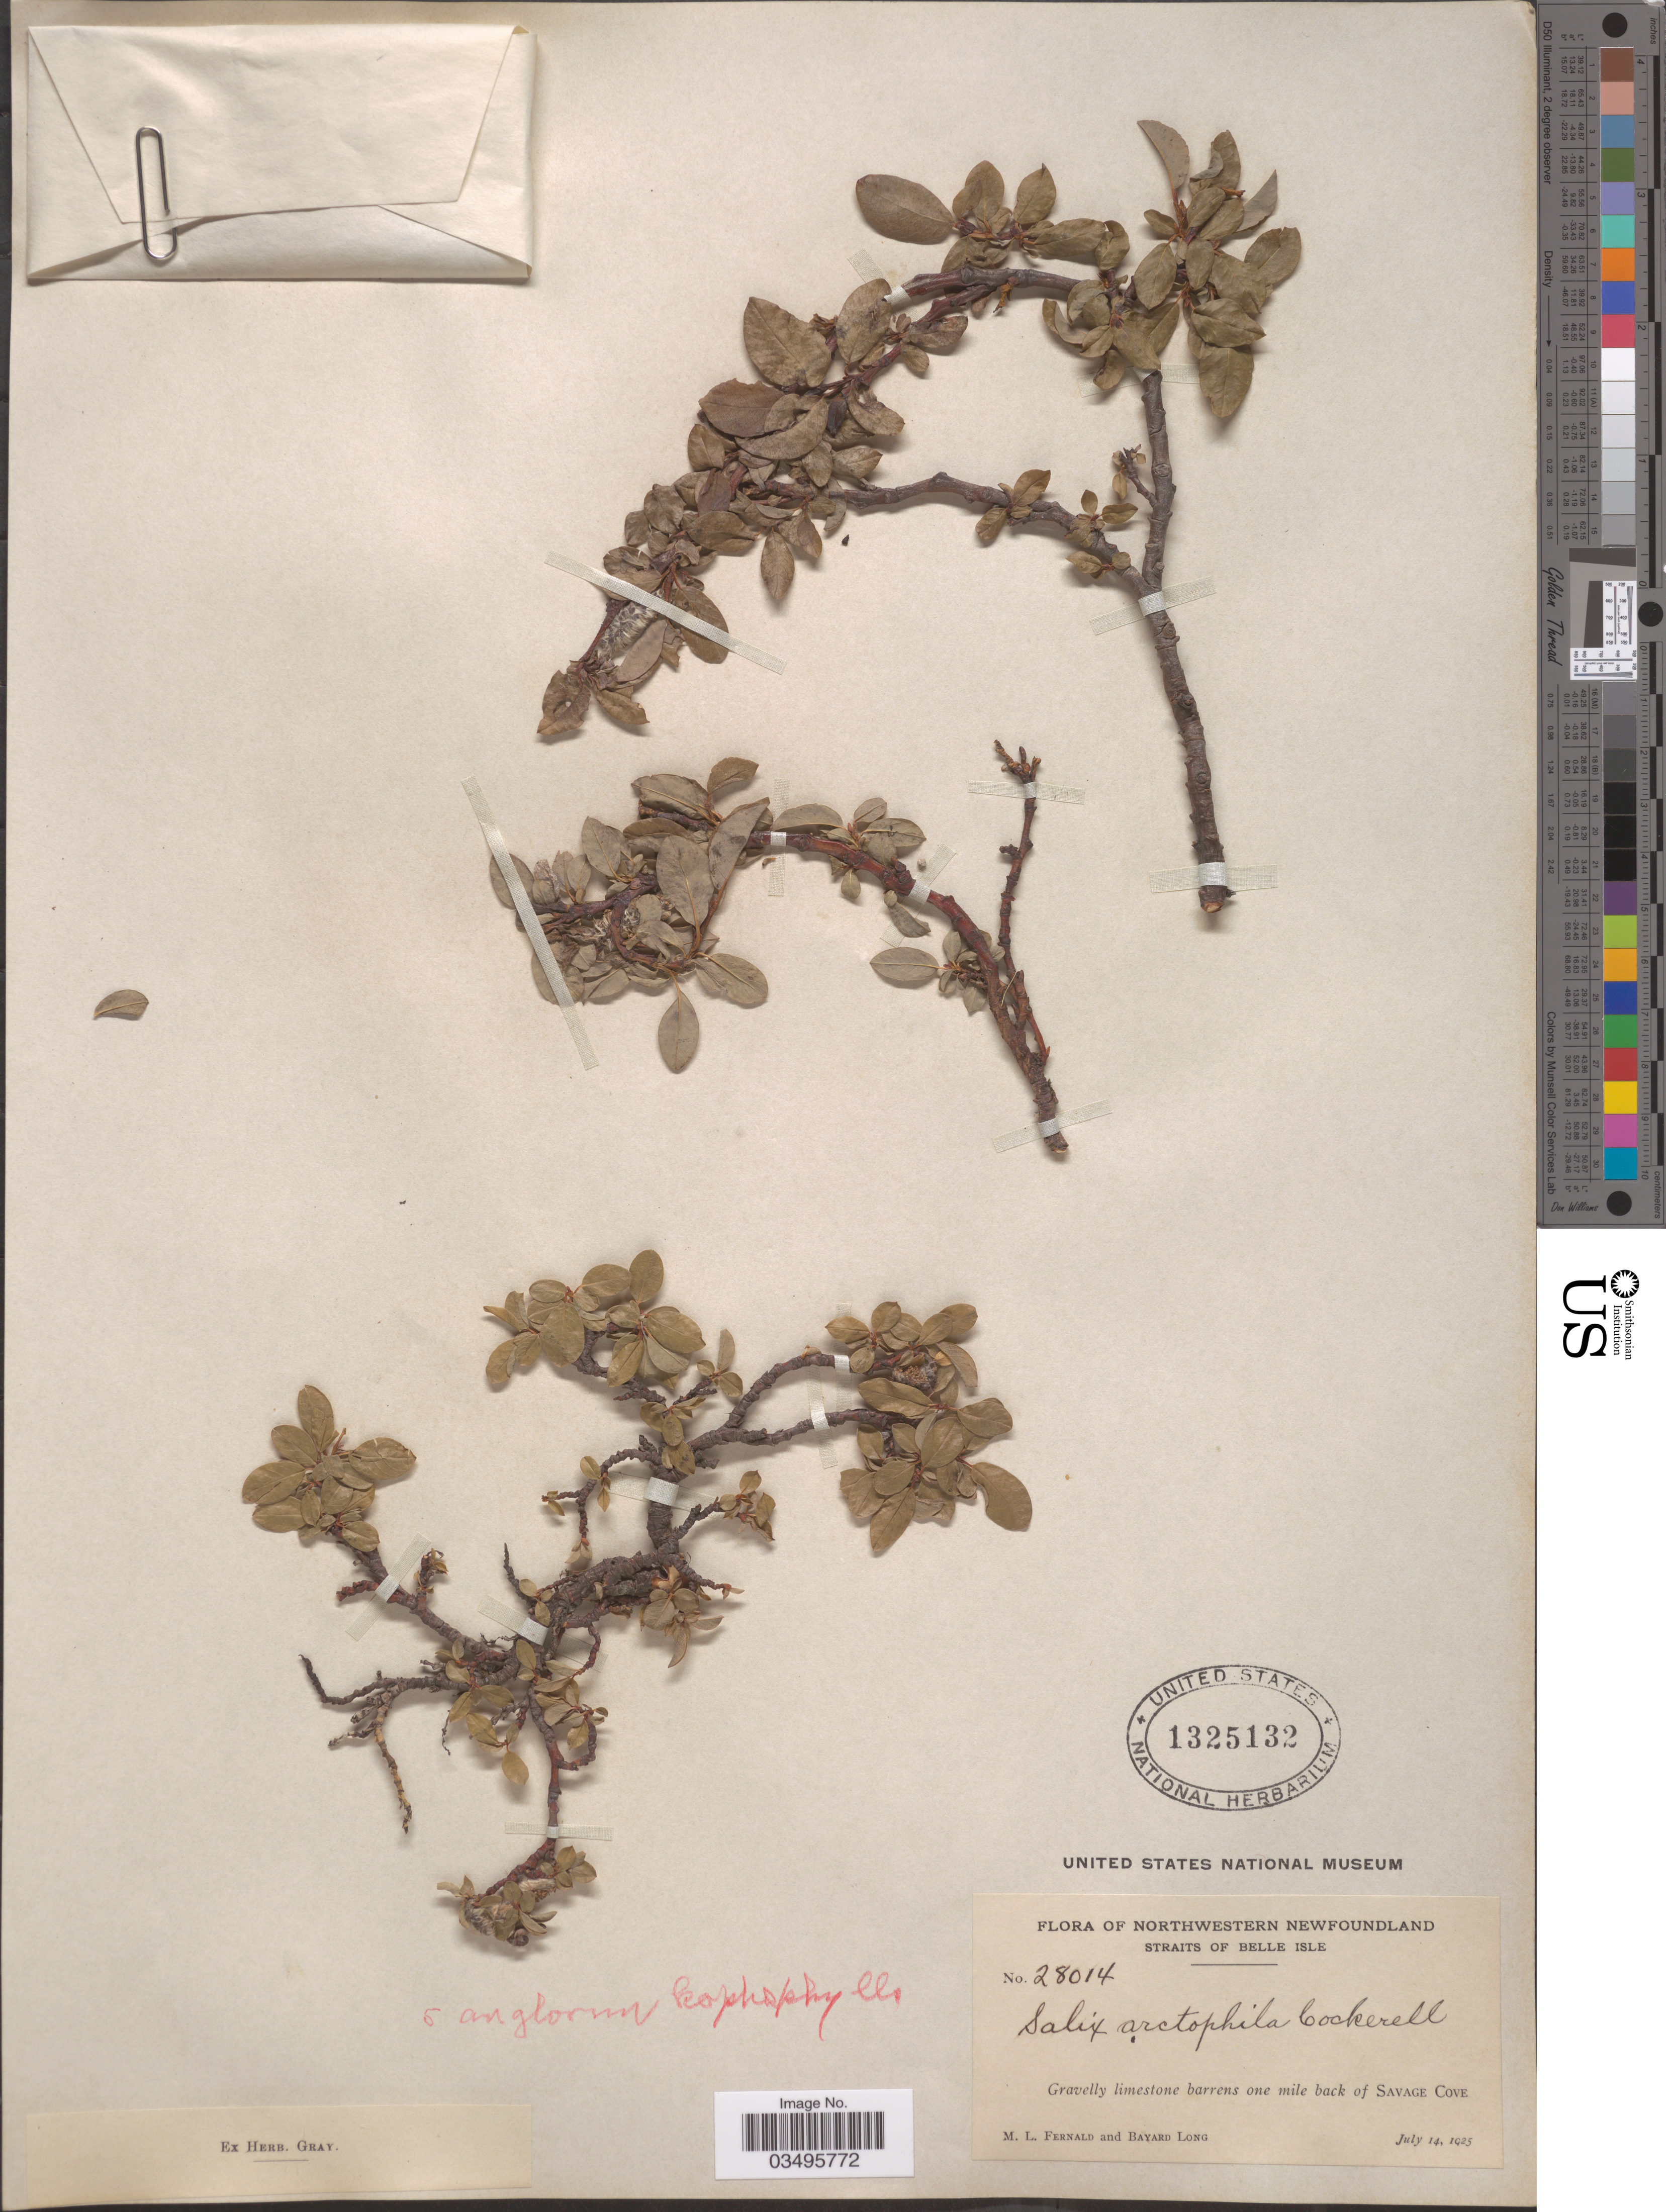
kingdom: Plantae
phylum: Tracheophyta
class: Magnoliopsida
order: Malpighiales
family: Salicaceae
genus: Salix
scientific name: Salix arctophila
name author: Cockerell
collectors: M. L. Fernald & B. Long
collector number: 28014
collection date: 1925-07-14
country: Canada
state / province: Newfoundland and Labrador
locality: Northwestern Newfoundland. Straits of Belle Isle. One mile back of Savage Cove.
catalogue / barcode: US 1325132